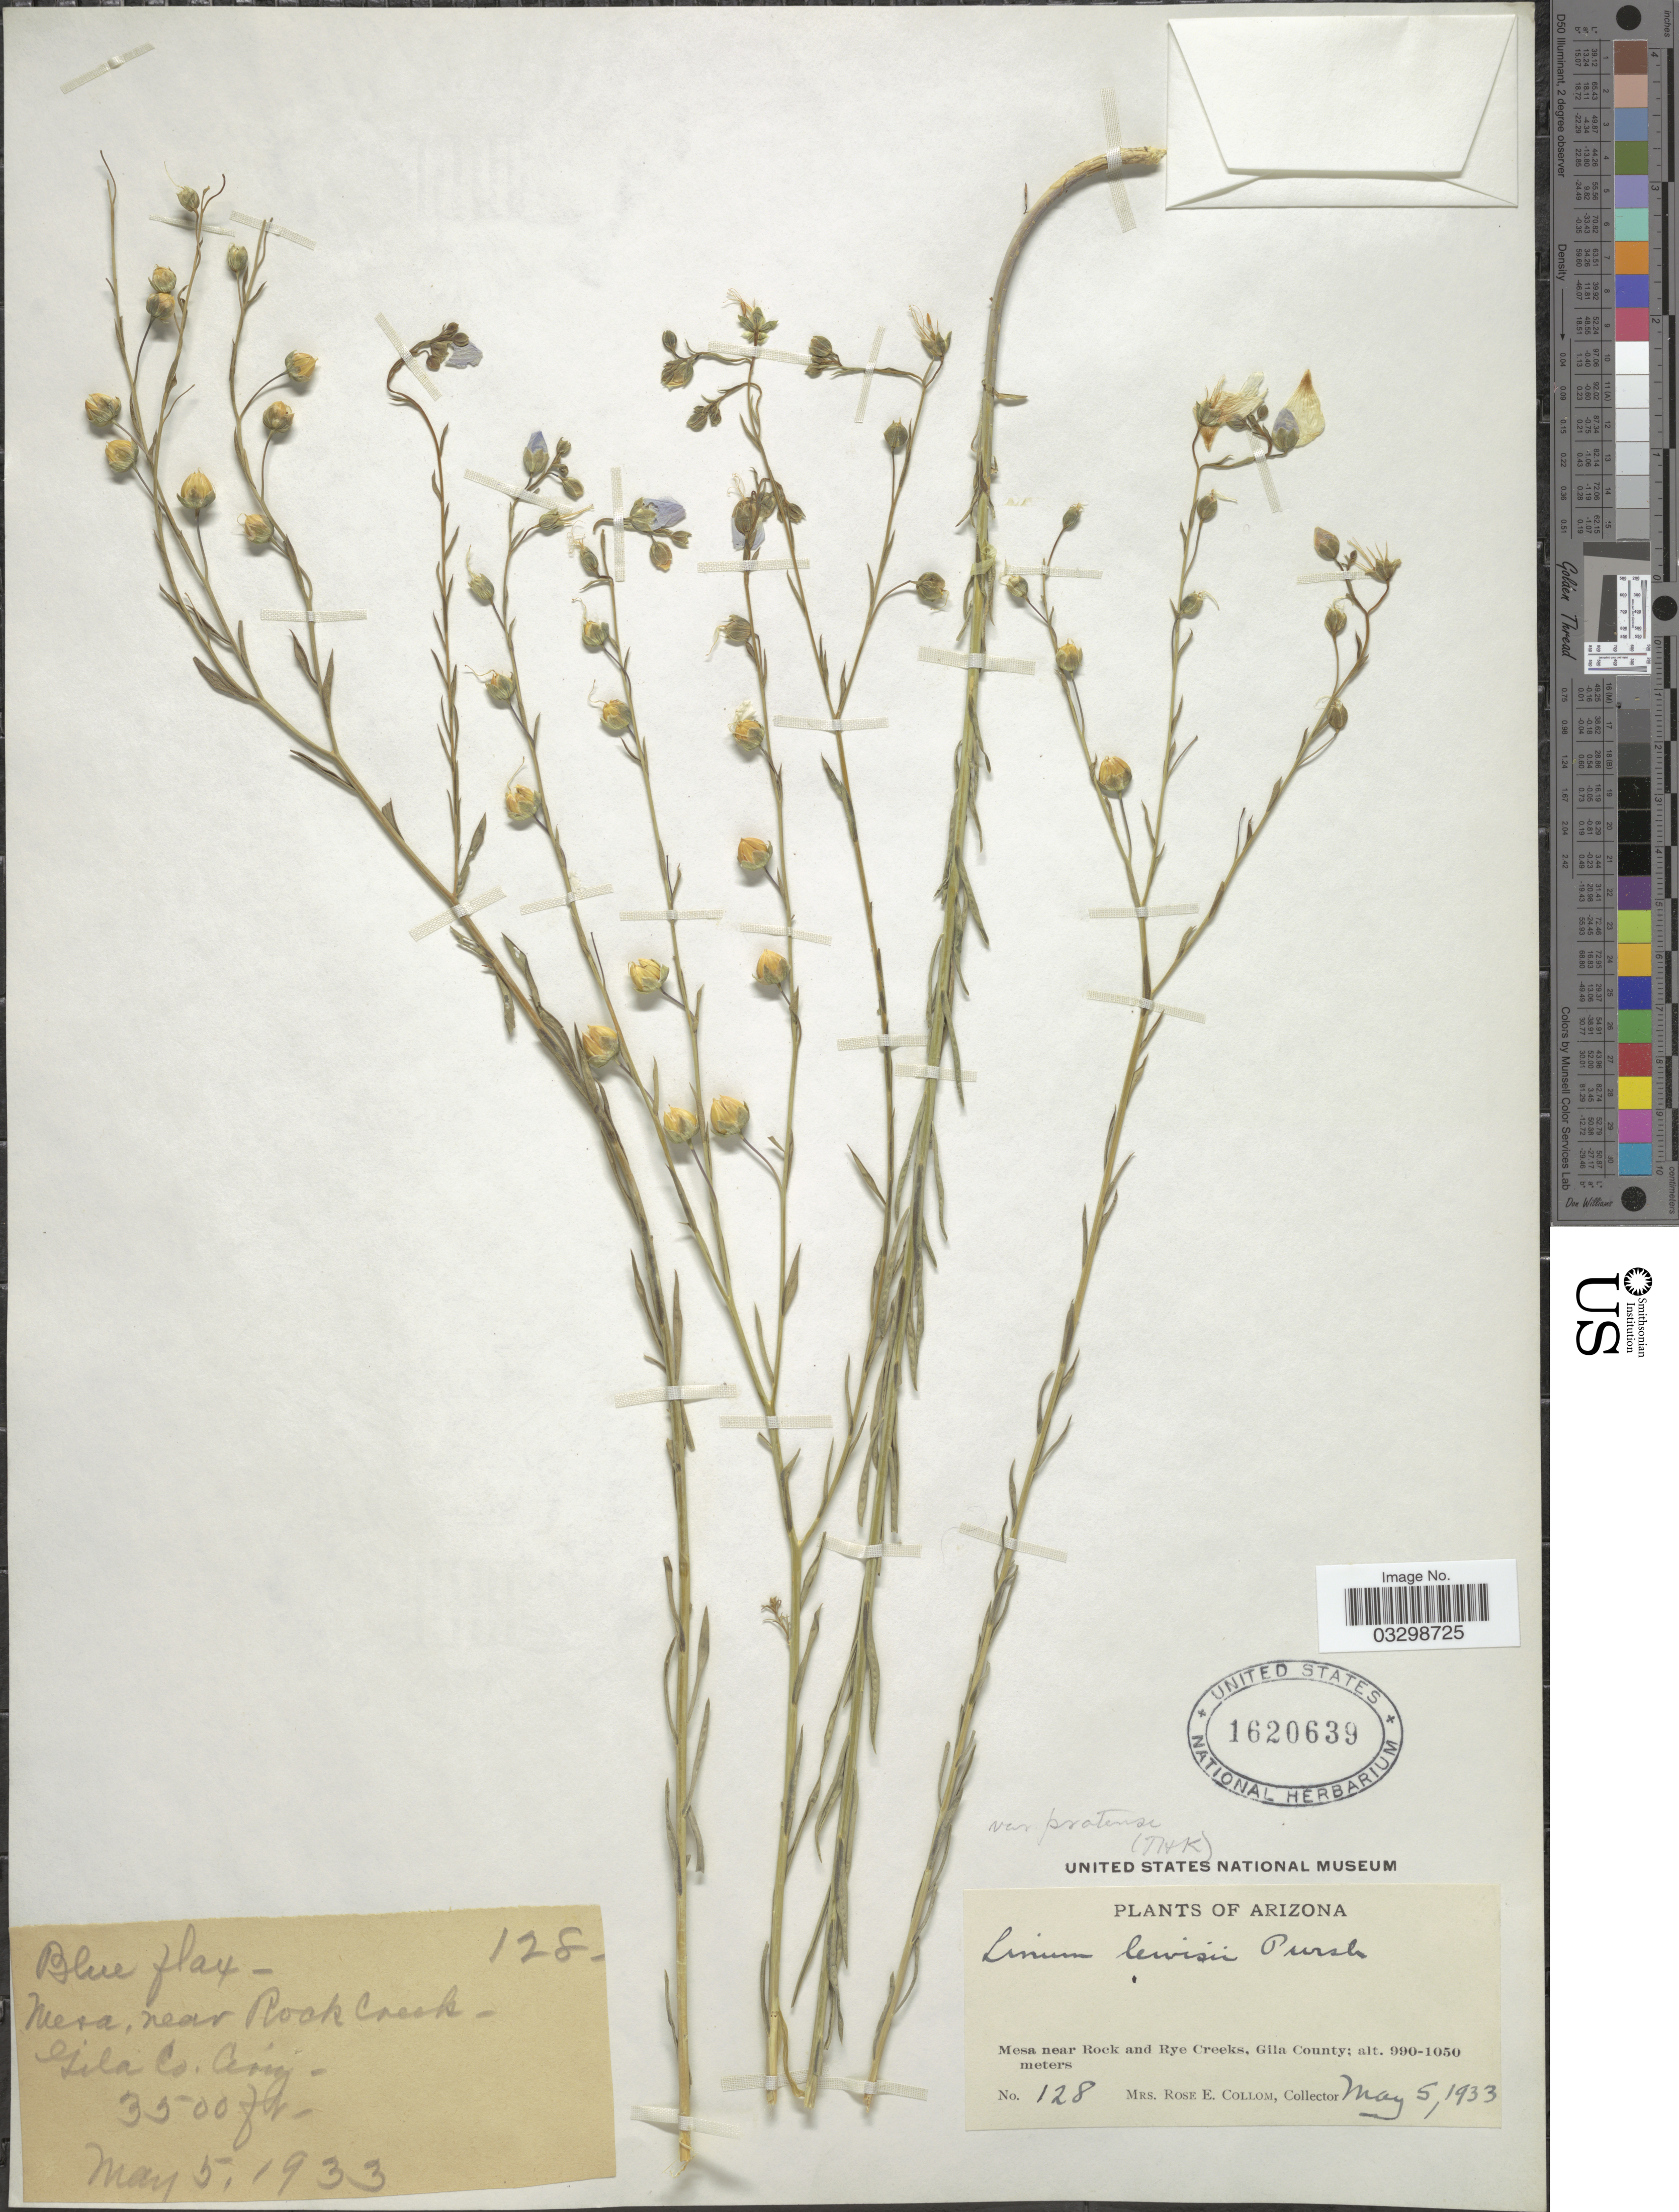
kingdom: Plantae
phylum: Tracheophyta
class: Magnoliopsida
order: Malpighiales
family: Linaceae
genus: Linum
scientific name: Linum lewisii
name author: Pursh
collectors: R. E. Collom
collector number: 128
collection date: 1933-05-05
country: United States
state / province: Arizona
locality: Mesa, near Rock Creek, Gila County. Mesa near Rock and Rye Creeks.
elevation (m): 1067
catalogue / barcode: US 1620639